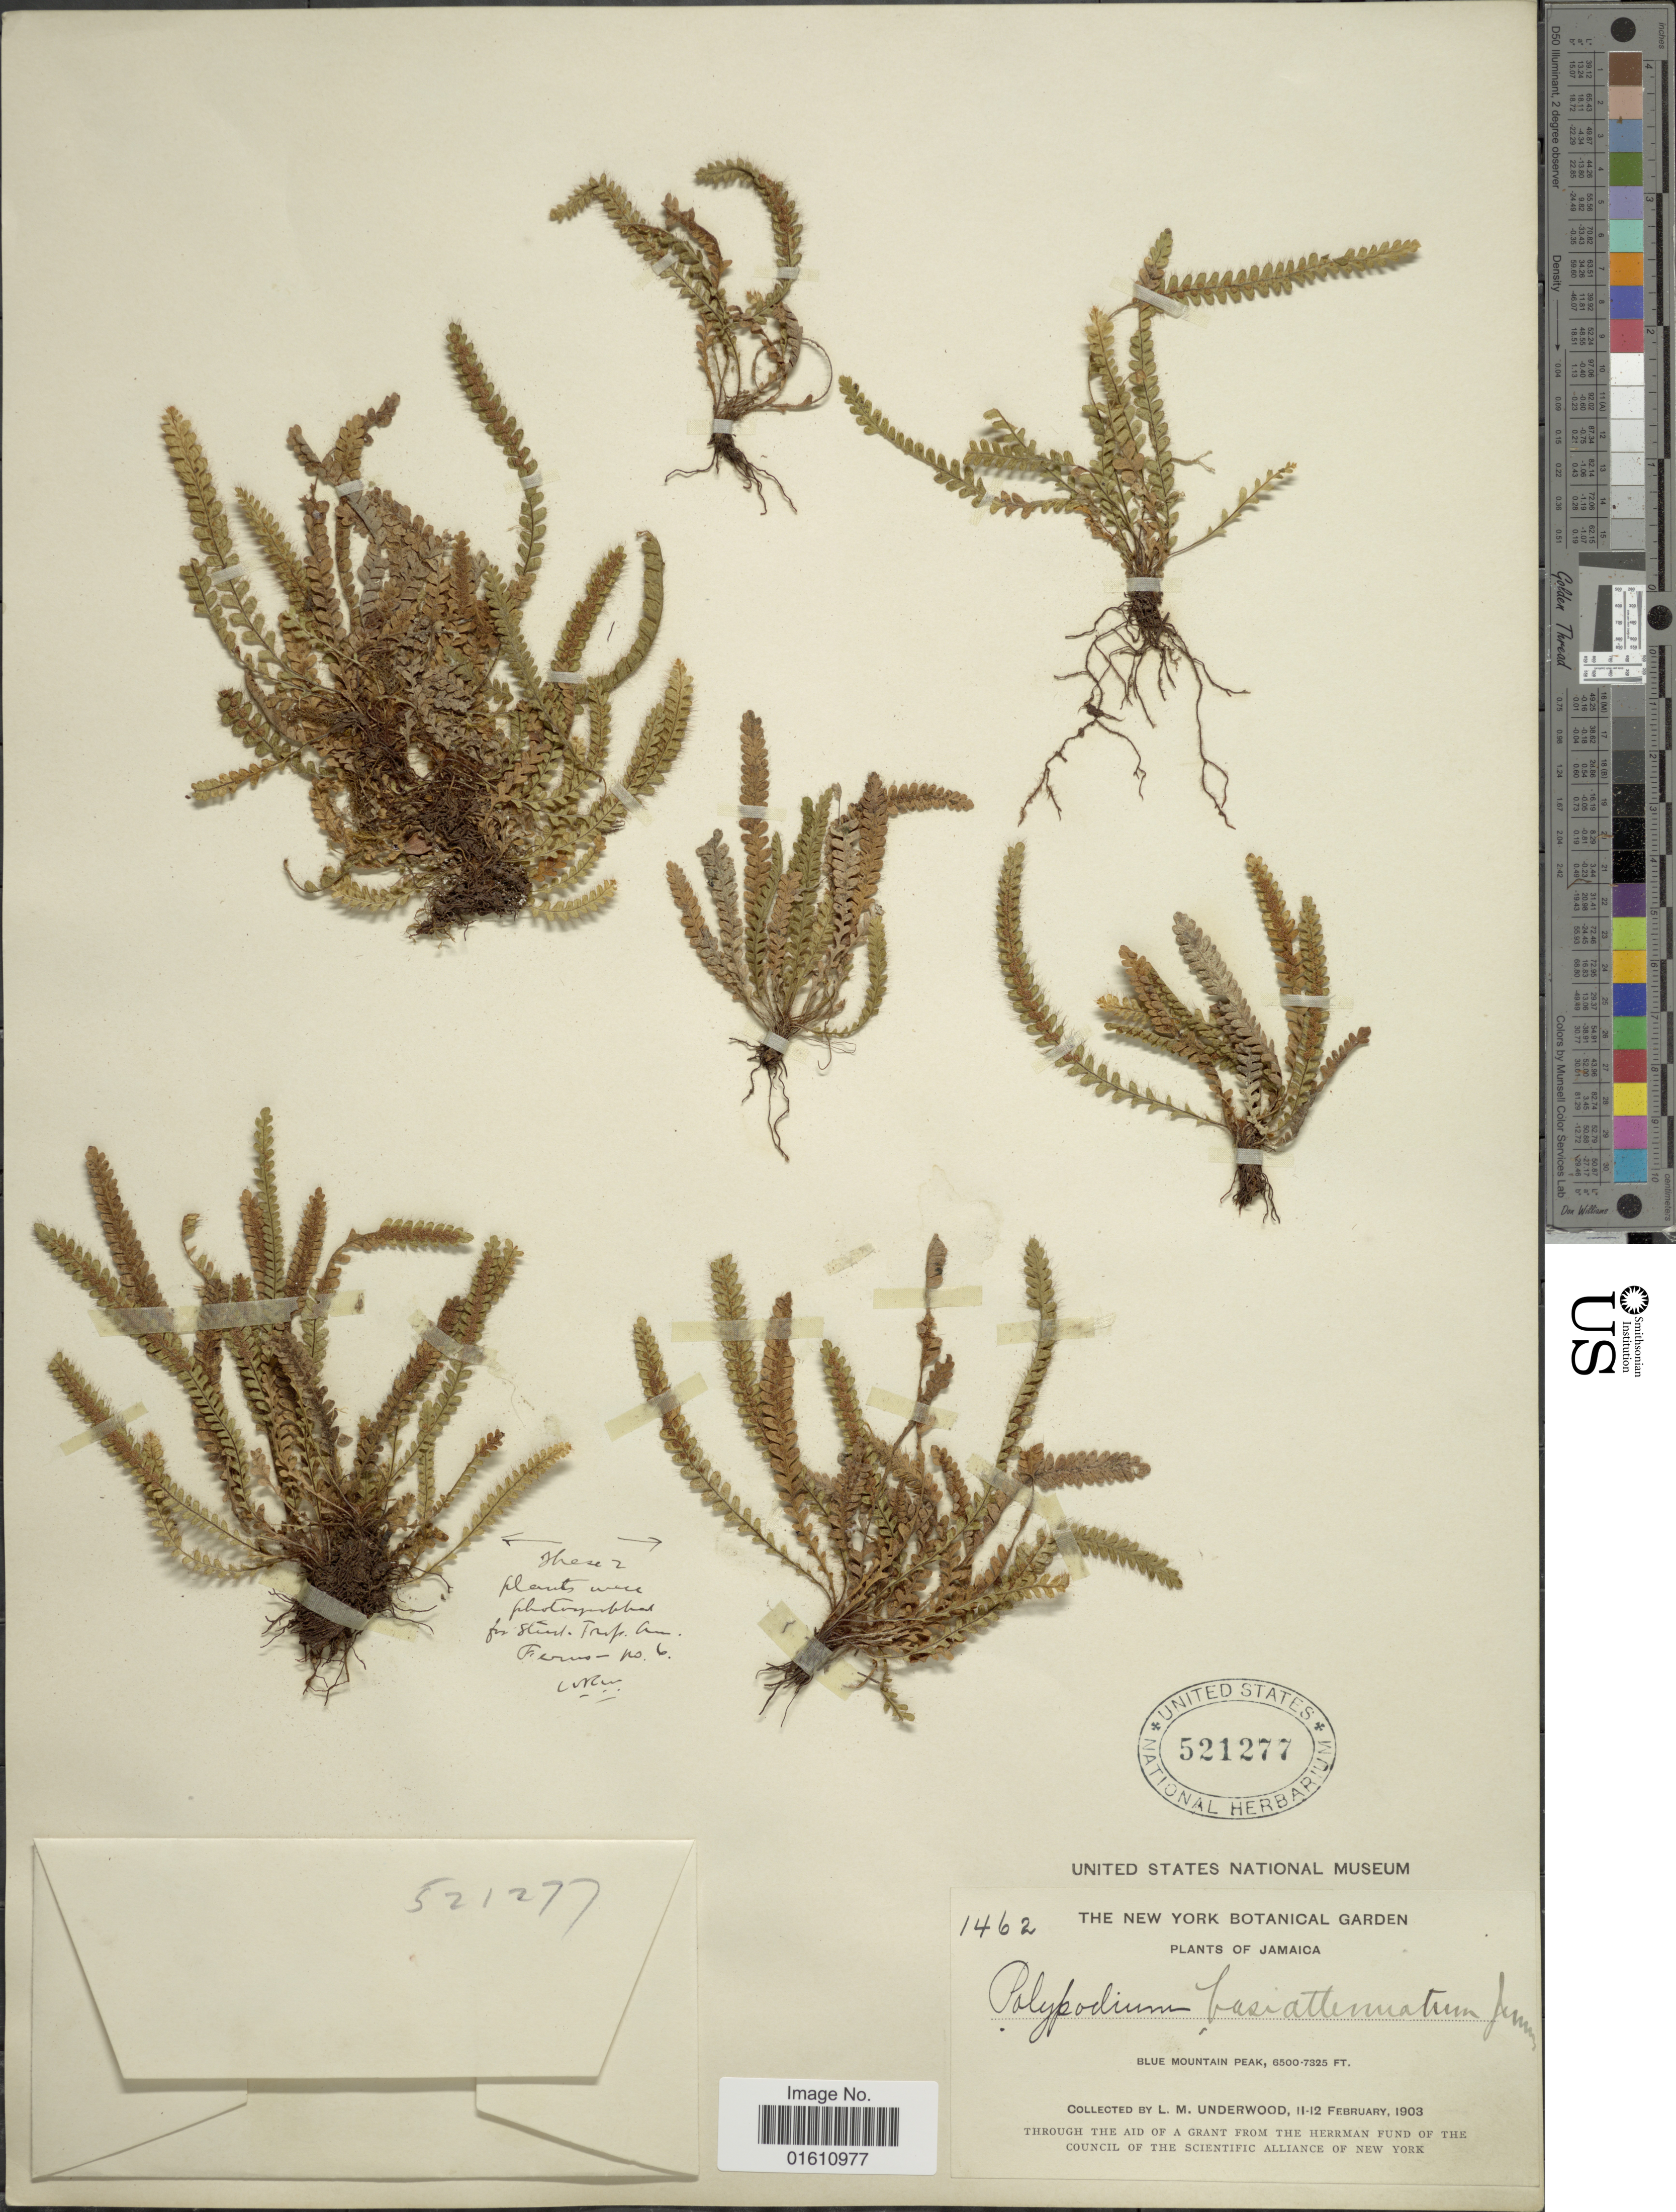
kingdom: Plantae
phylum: Tracheophyta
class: Polypodiopsida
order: Polypodiales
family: Polypodiaceae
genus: Moranopteris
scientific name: Moranopteris basiattenuata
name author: (Jenman) R. Y. Hirai & J. Prado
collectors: L. M. Underwood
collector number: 1462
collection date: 1903-02-11/1903-02-12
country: Jamaica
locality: Blue Mountain Peak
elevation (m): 1981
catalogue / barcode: US 521277